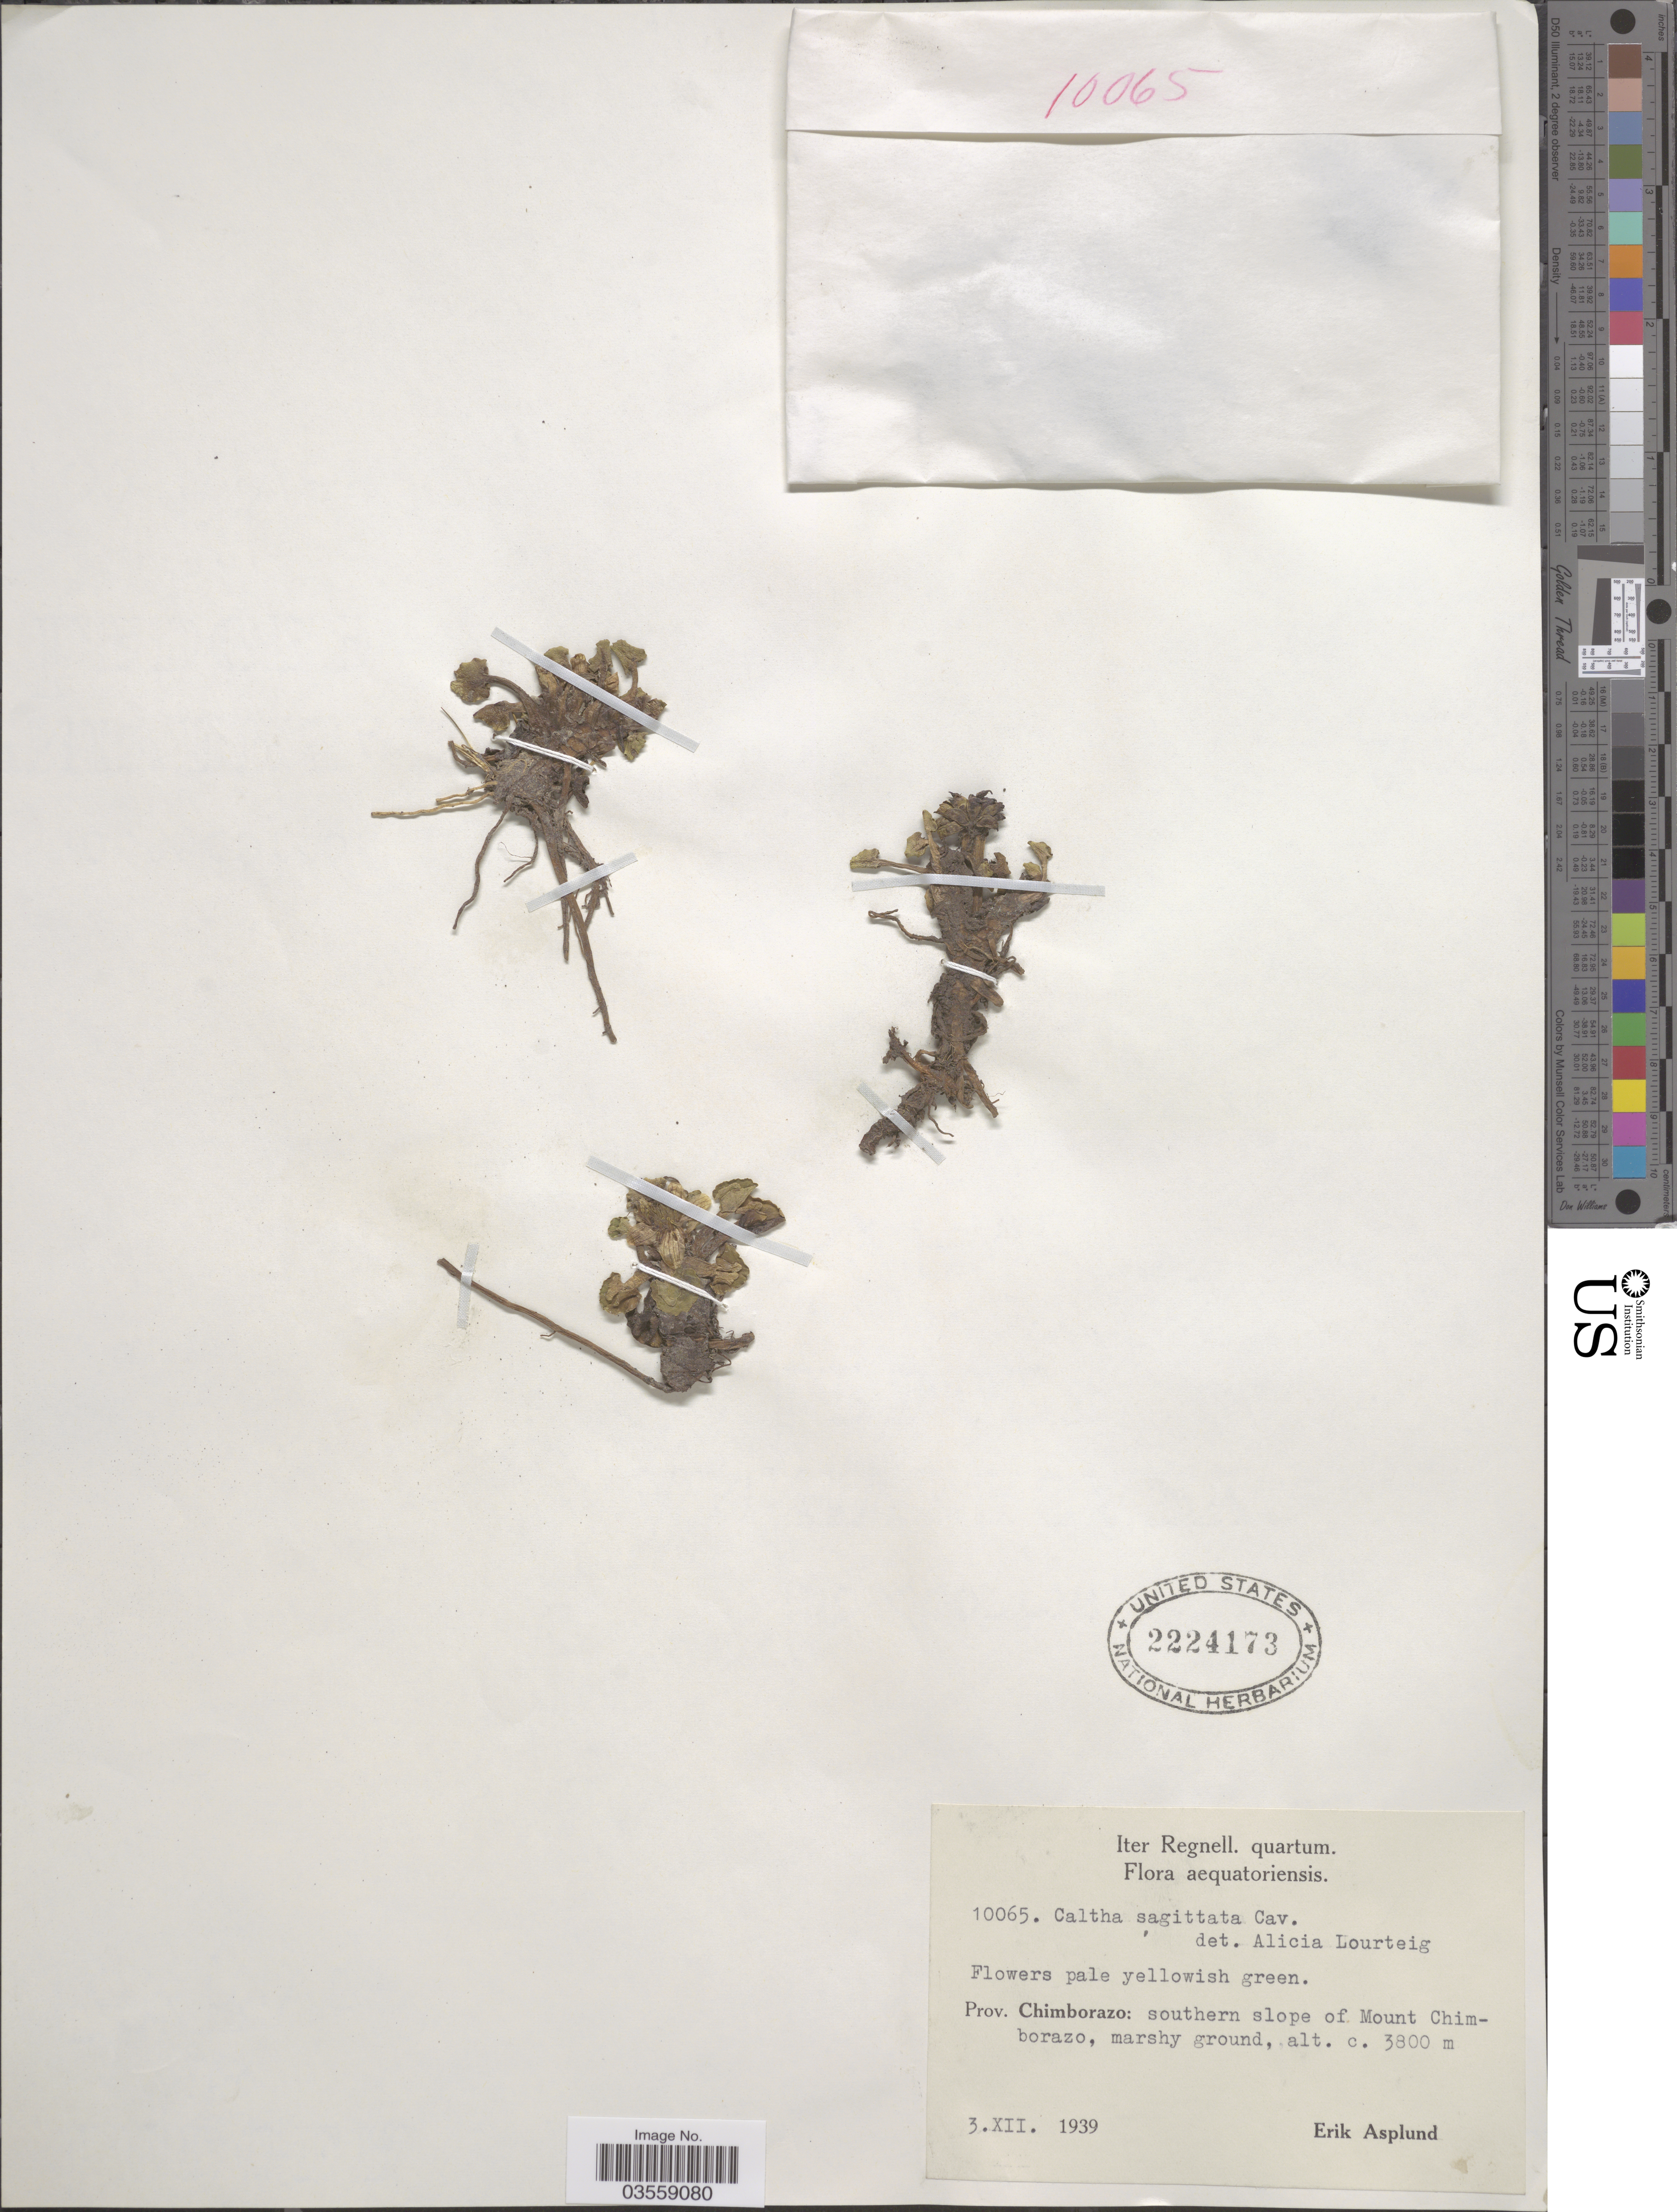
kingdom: Plantae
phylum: Tracheophyta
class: Magnoliopsida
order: Ranunculales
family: Ranunculaceae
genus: Caltha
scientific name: Caltha sagittata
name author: Cav.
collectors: E. Asplund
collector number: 10065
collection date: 1939-12-03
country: Ecuador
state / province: Chimborazo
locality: Æquatoriensis. Southern slope of Mount Chimborazo.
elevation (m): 3800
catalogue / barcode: US 2224173